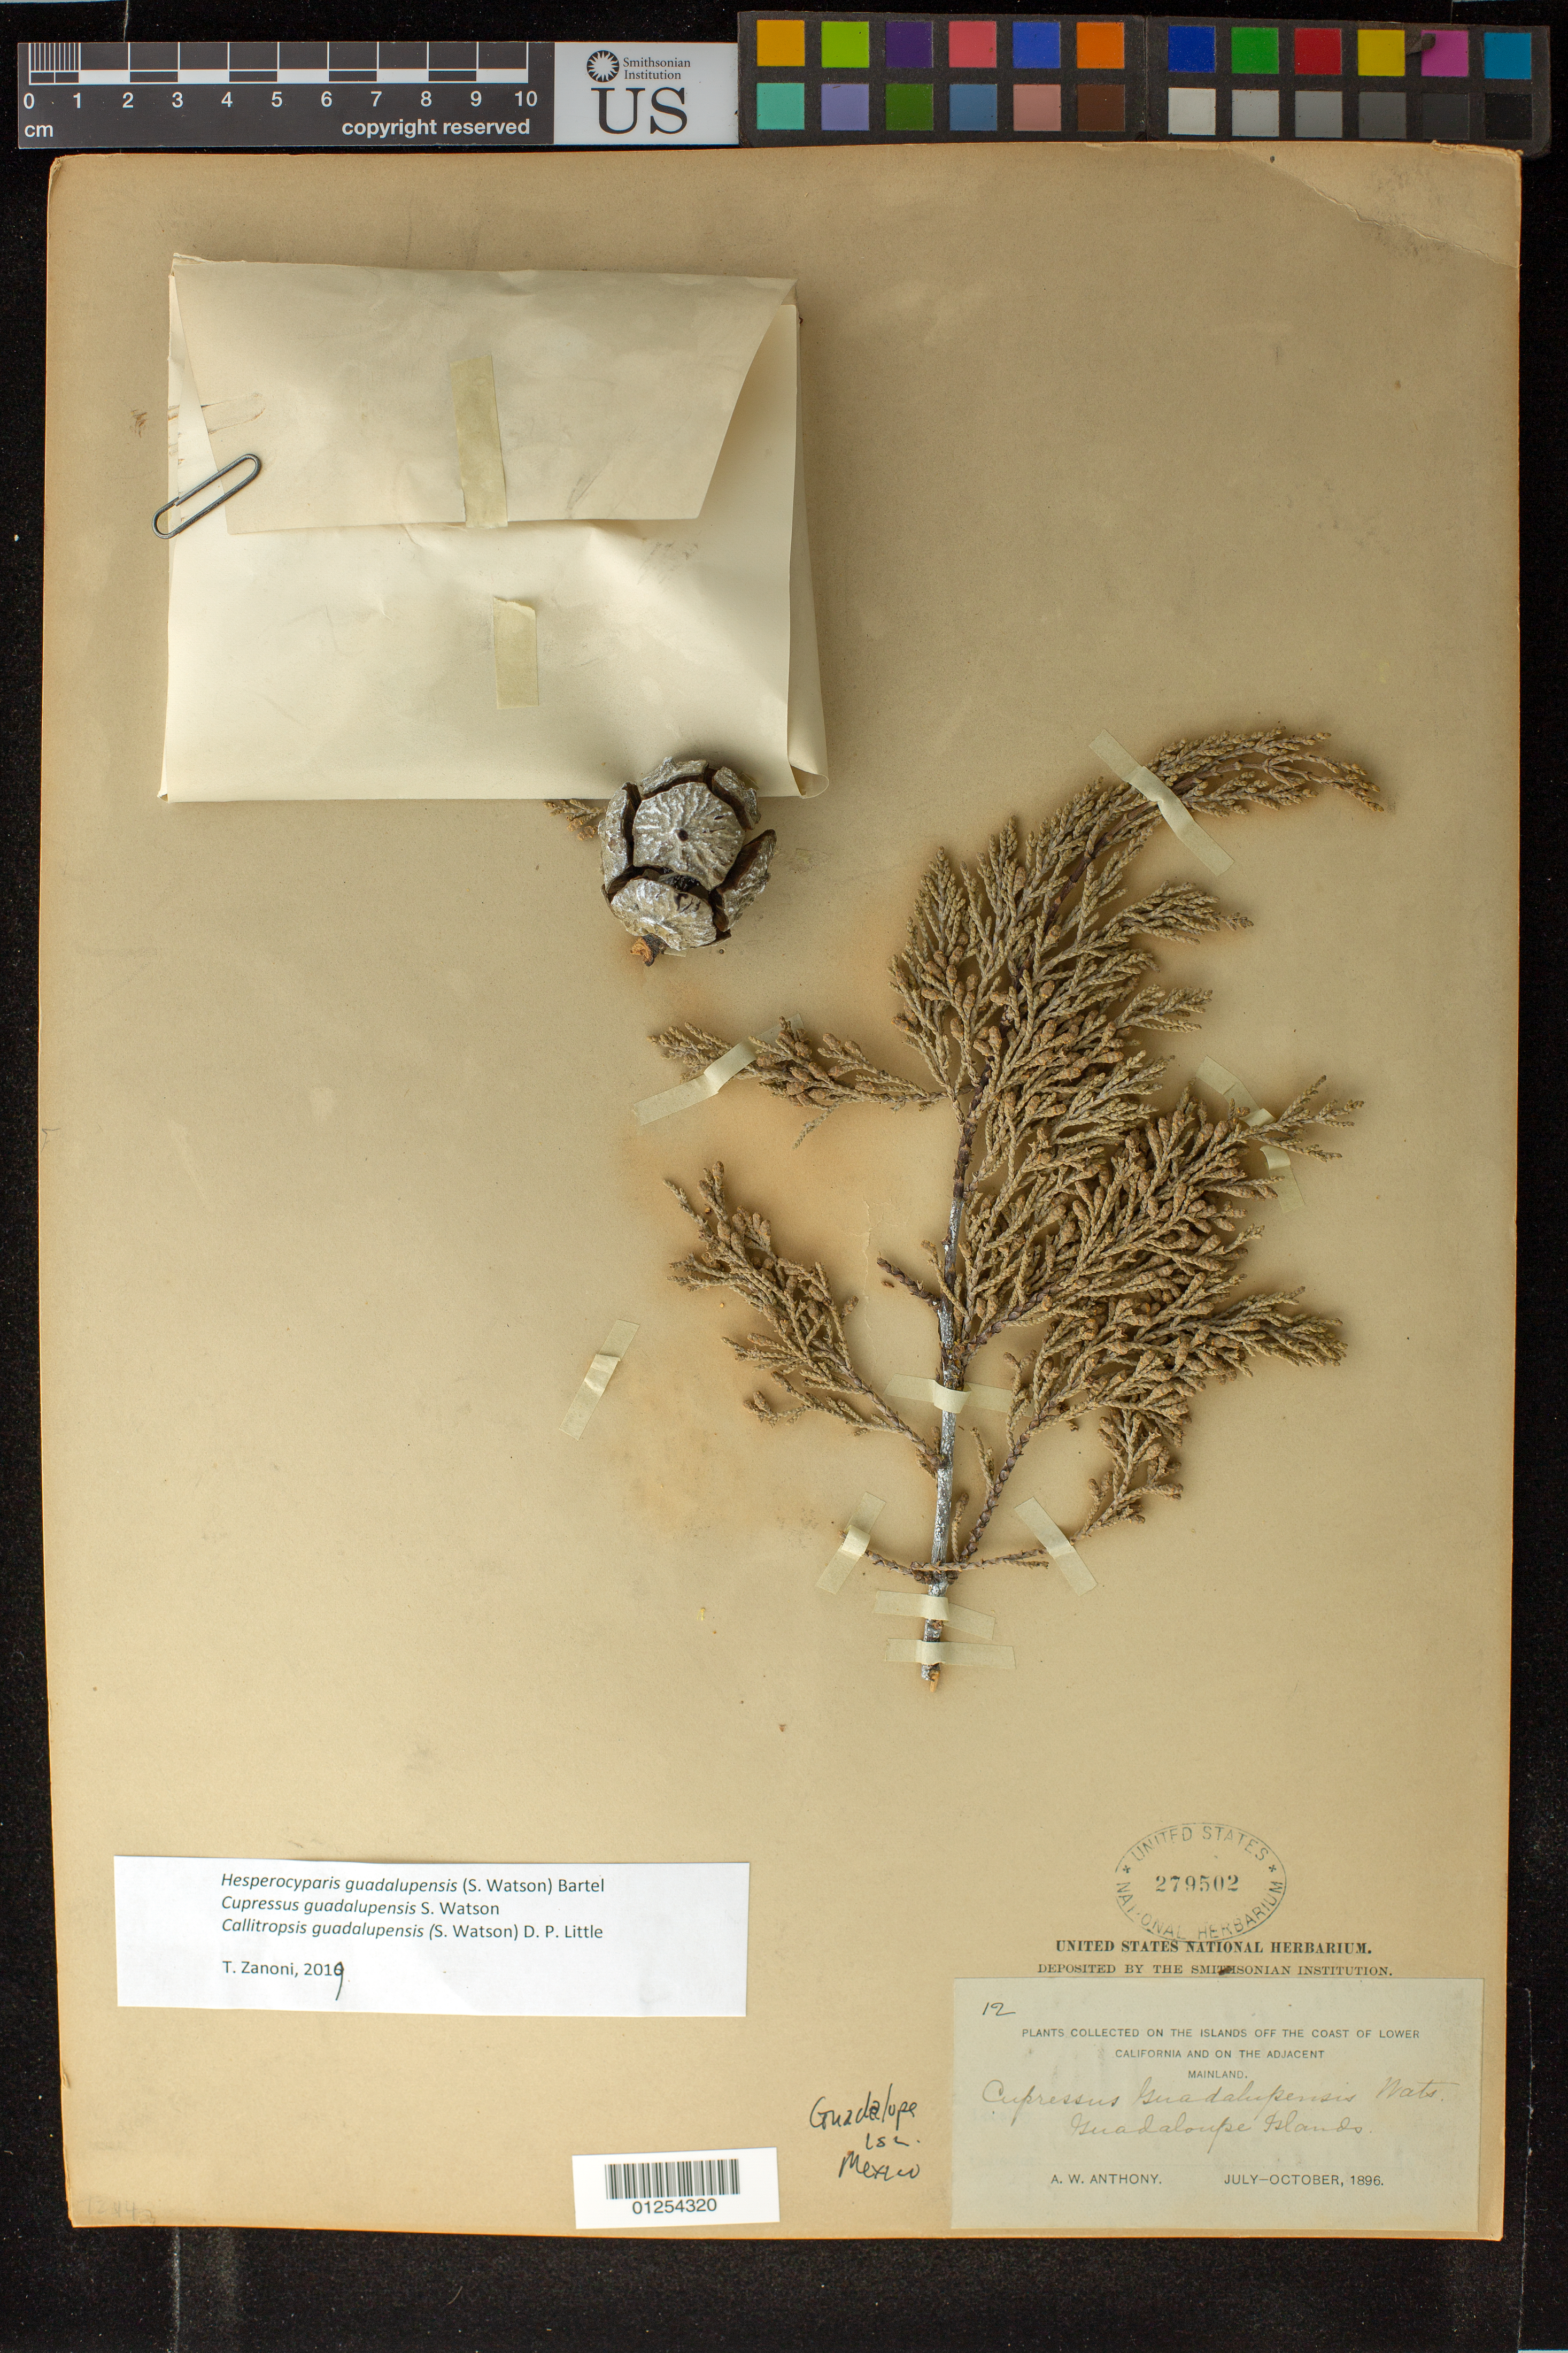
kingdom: Plantae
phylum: Tracheophyta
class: Pinopsida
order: Pinales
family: Cupressaceae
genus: Hesperocyparis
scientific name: Hesperocyparis guadalupensis (S. Watson) Bartel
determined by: Zanoni, T. A., (NY), New York Botanical Garden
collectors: A. W. Anthony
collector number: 12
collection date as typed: Jul 1896 to -- Oct 1896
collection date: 1896-07/1896-10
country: Mexico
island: Guadaloupe Island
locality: Island off the coast of lower California & on adjacent mainland.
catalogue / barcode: US 279502